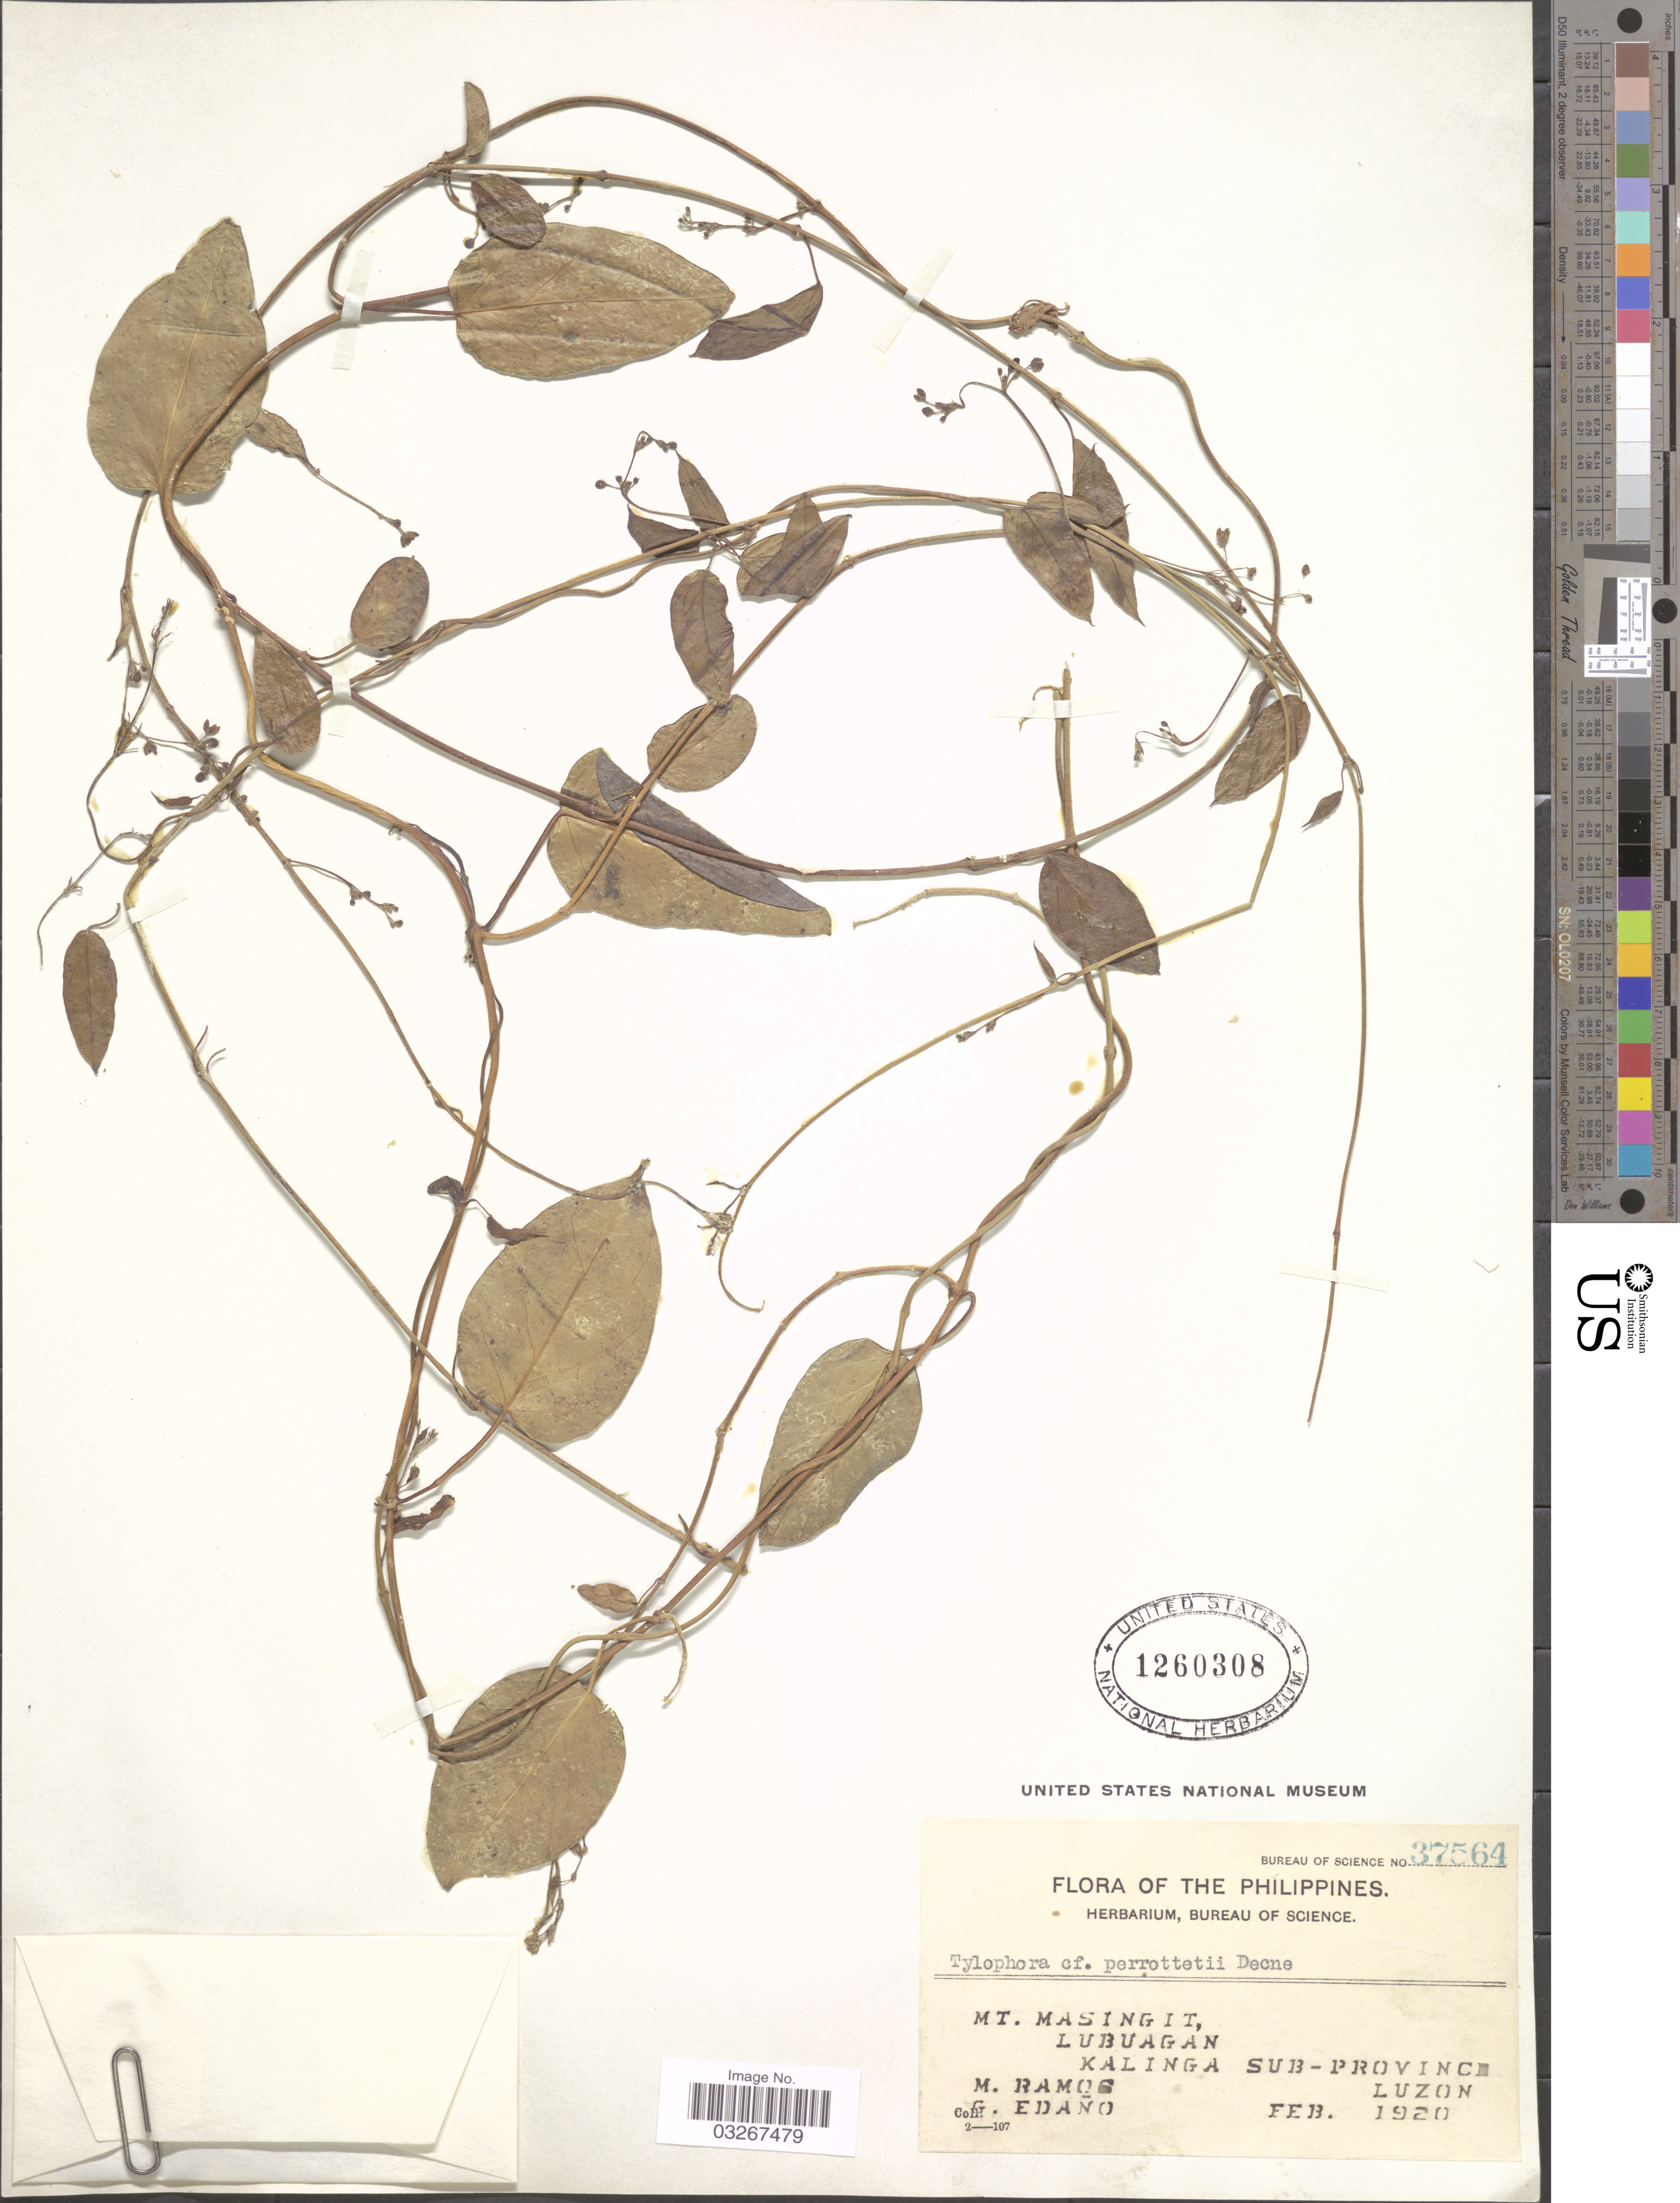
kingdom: Plantae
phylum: Tracheophyta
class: Magnoliopsida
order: Gentianales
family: Apocynaceae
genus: Tylophora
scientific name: Tylophora perrottetiana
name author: Decne.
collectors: M. Ramos & G. Edaño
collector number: Bureau of Science 37564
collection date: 1920-02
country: Philippines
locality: Mt. Masingit, Lubuagan, Kalinga Sub-Province. Luzon.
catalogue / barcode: US 1260308